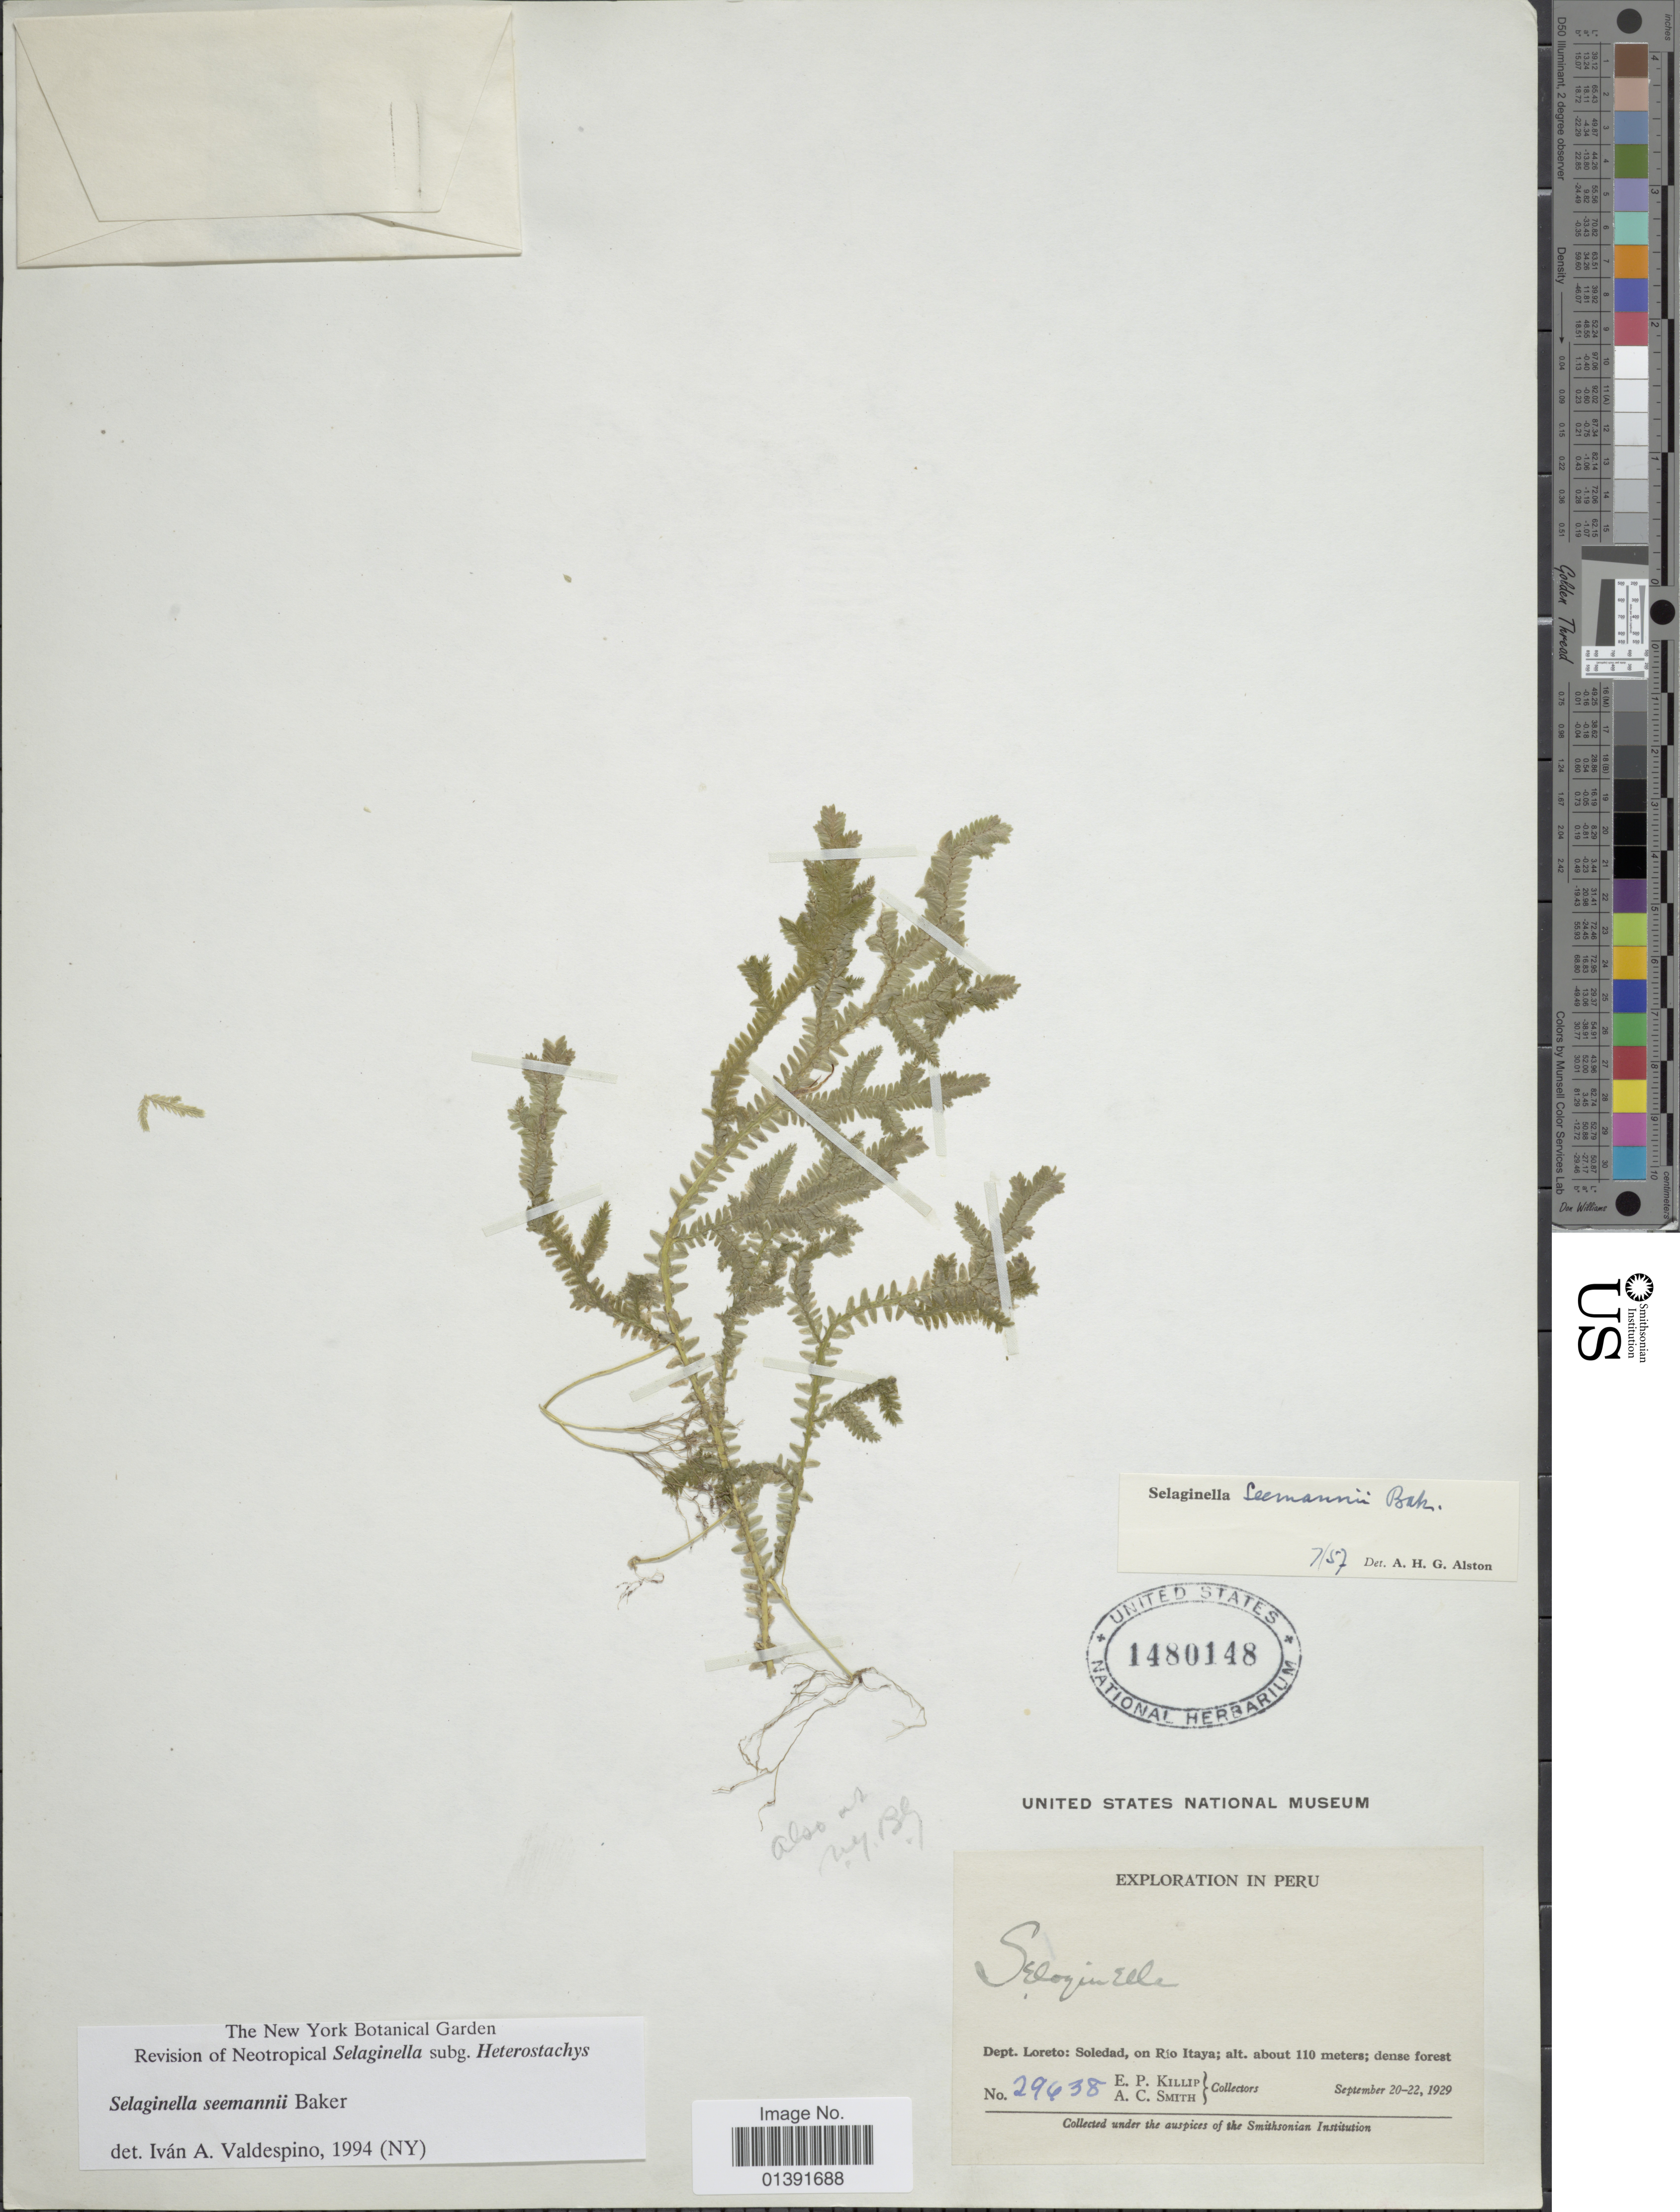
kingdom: Plantae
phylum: Tracheophyta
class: Lycopodiopsida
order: Selaginellales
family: Selaginellaceae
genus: Selaginella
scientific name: Selaginella seemannii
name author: Baker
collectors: E. P. Killip & A. C. Smith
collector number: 29638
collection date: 1929-09-20/1929-09-22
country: Peru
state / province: Loreto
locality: On Rio Itaya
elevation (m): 110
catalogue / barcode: US 1480148